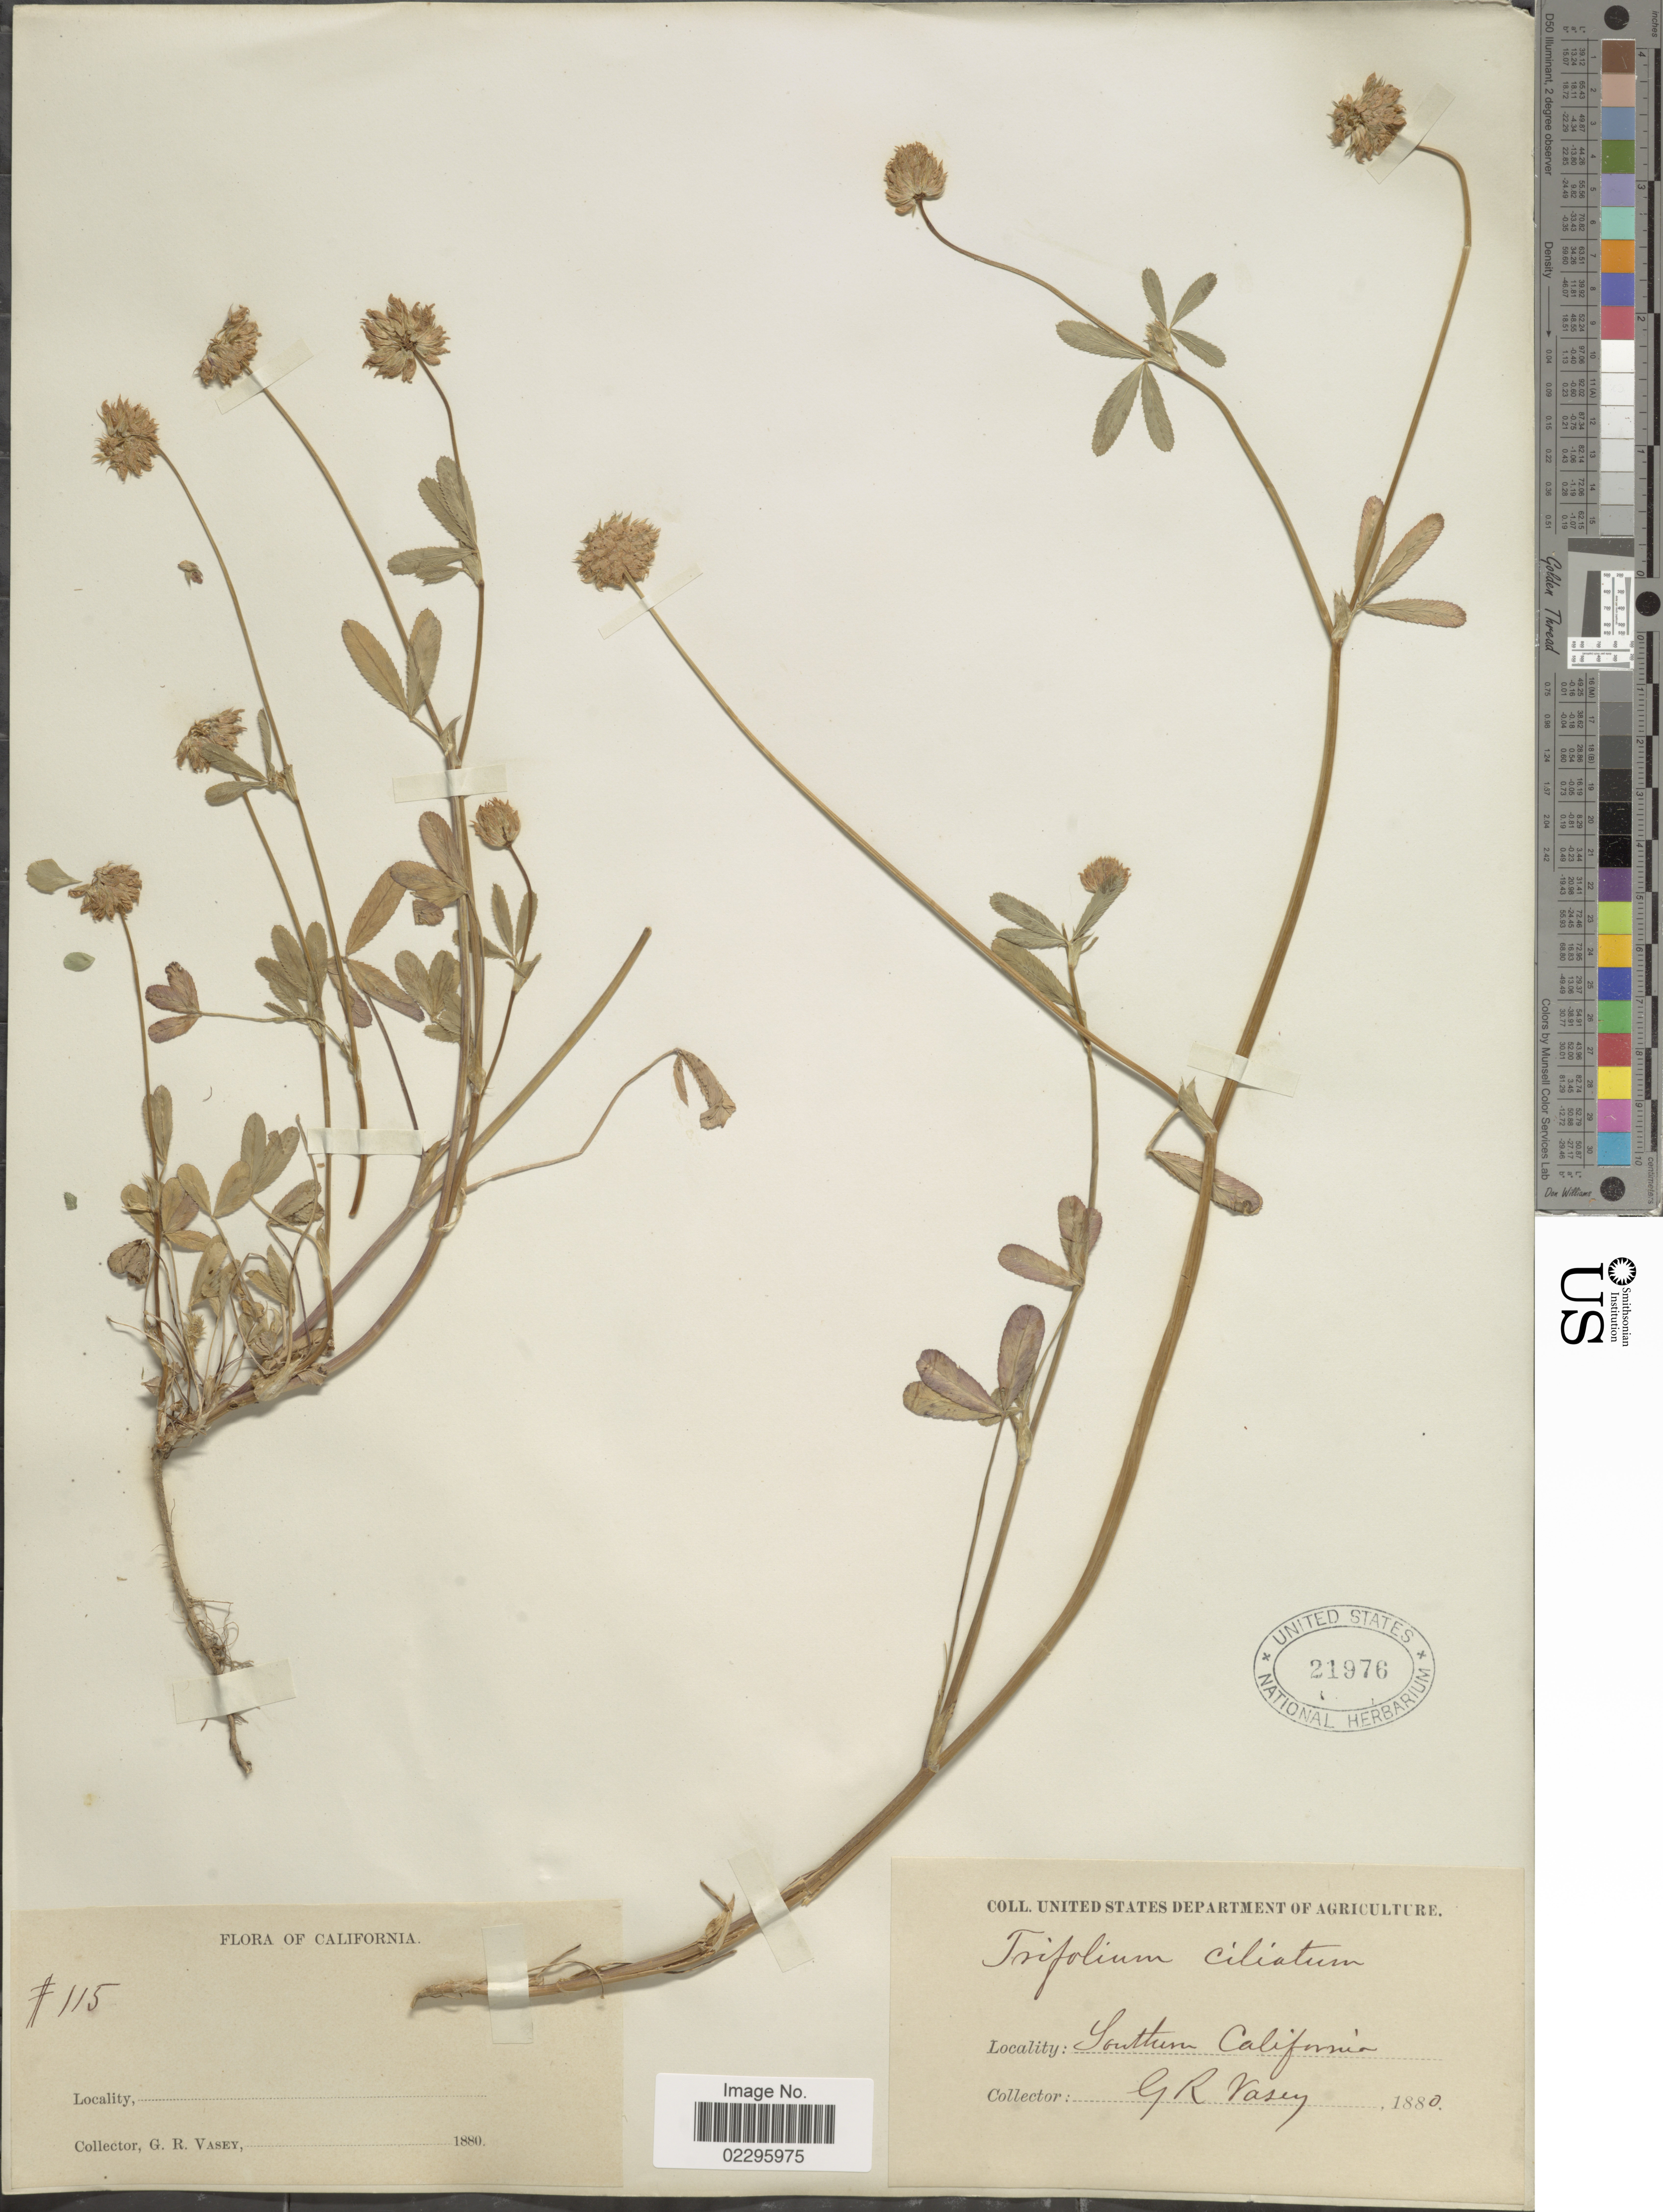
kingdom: Plantae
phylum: Tracheophyta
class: Magnoliopsida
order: Fabales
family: Fabaceae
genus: Trifolium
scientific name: Trifolium ciliolatum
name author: Benth.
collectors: G. R. Vasey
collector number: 115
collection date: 1880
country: United States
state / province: California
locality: Southern California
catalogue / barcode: US 21976